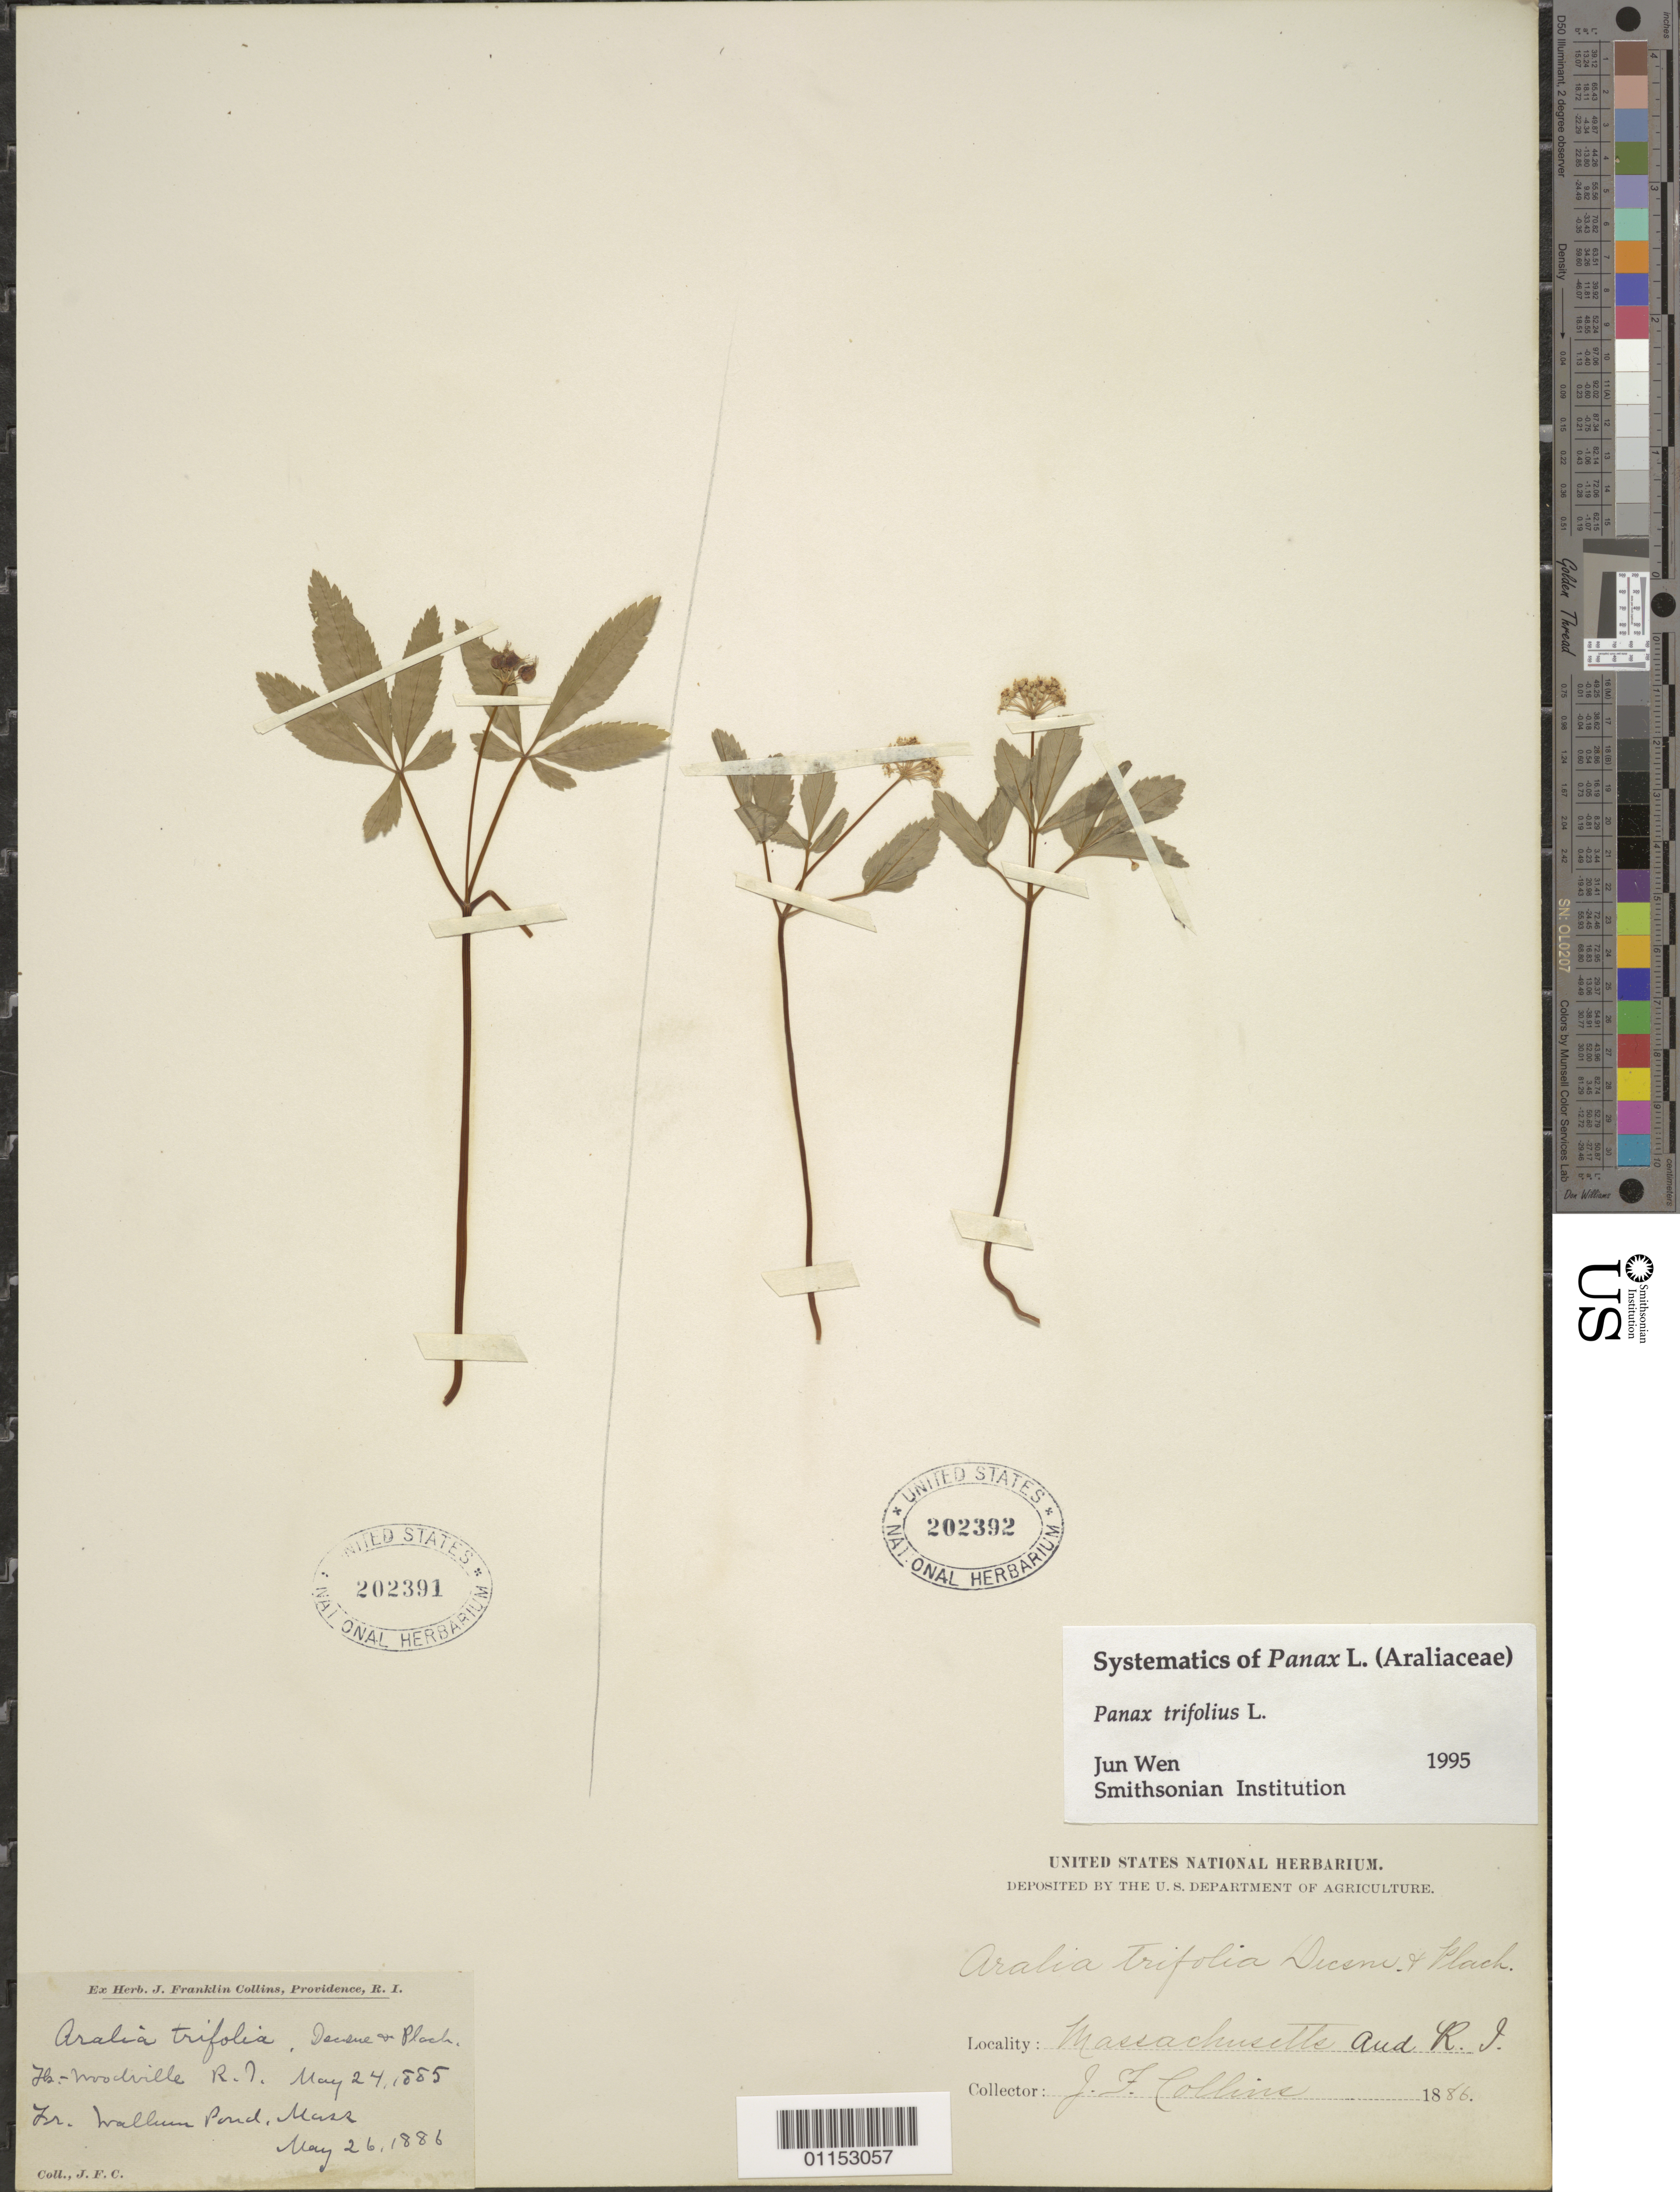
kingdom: Plantae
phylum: Tracheophyta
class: Magnoliopsida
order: Apiales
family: Araliaceae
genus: Panax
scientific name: Panax trifolius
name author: L.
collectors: J. Collins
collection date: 1885-03-24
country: United States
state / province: Massachusetts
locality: Wallum Pond.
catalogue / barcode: US 202392